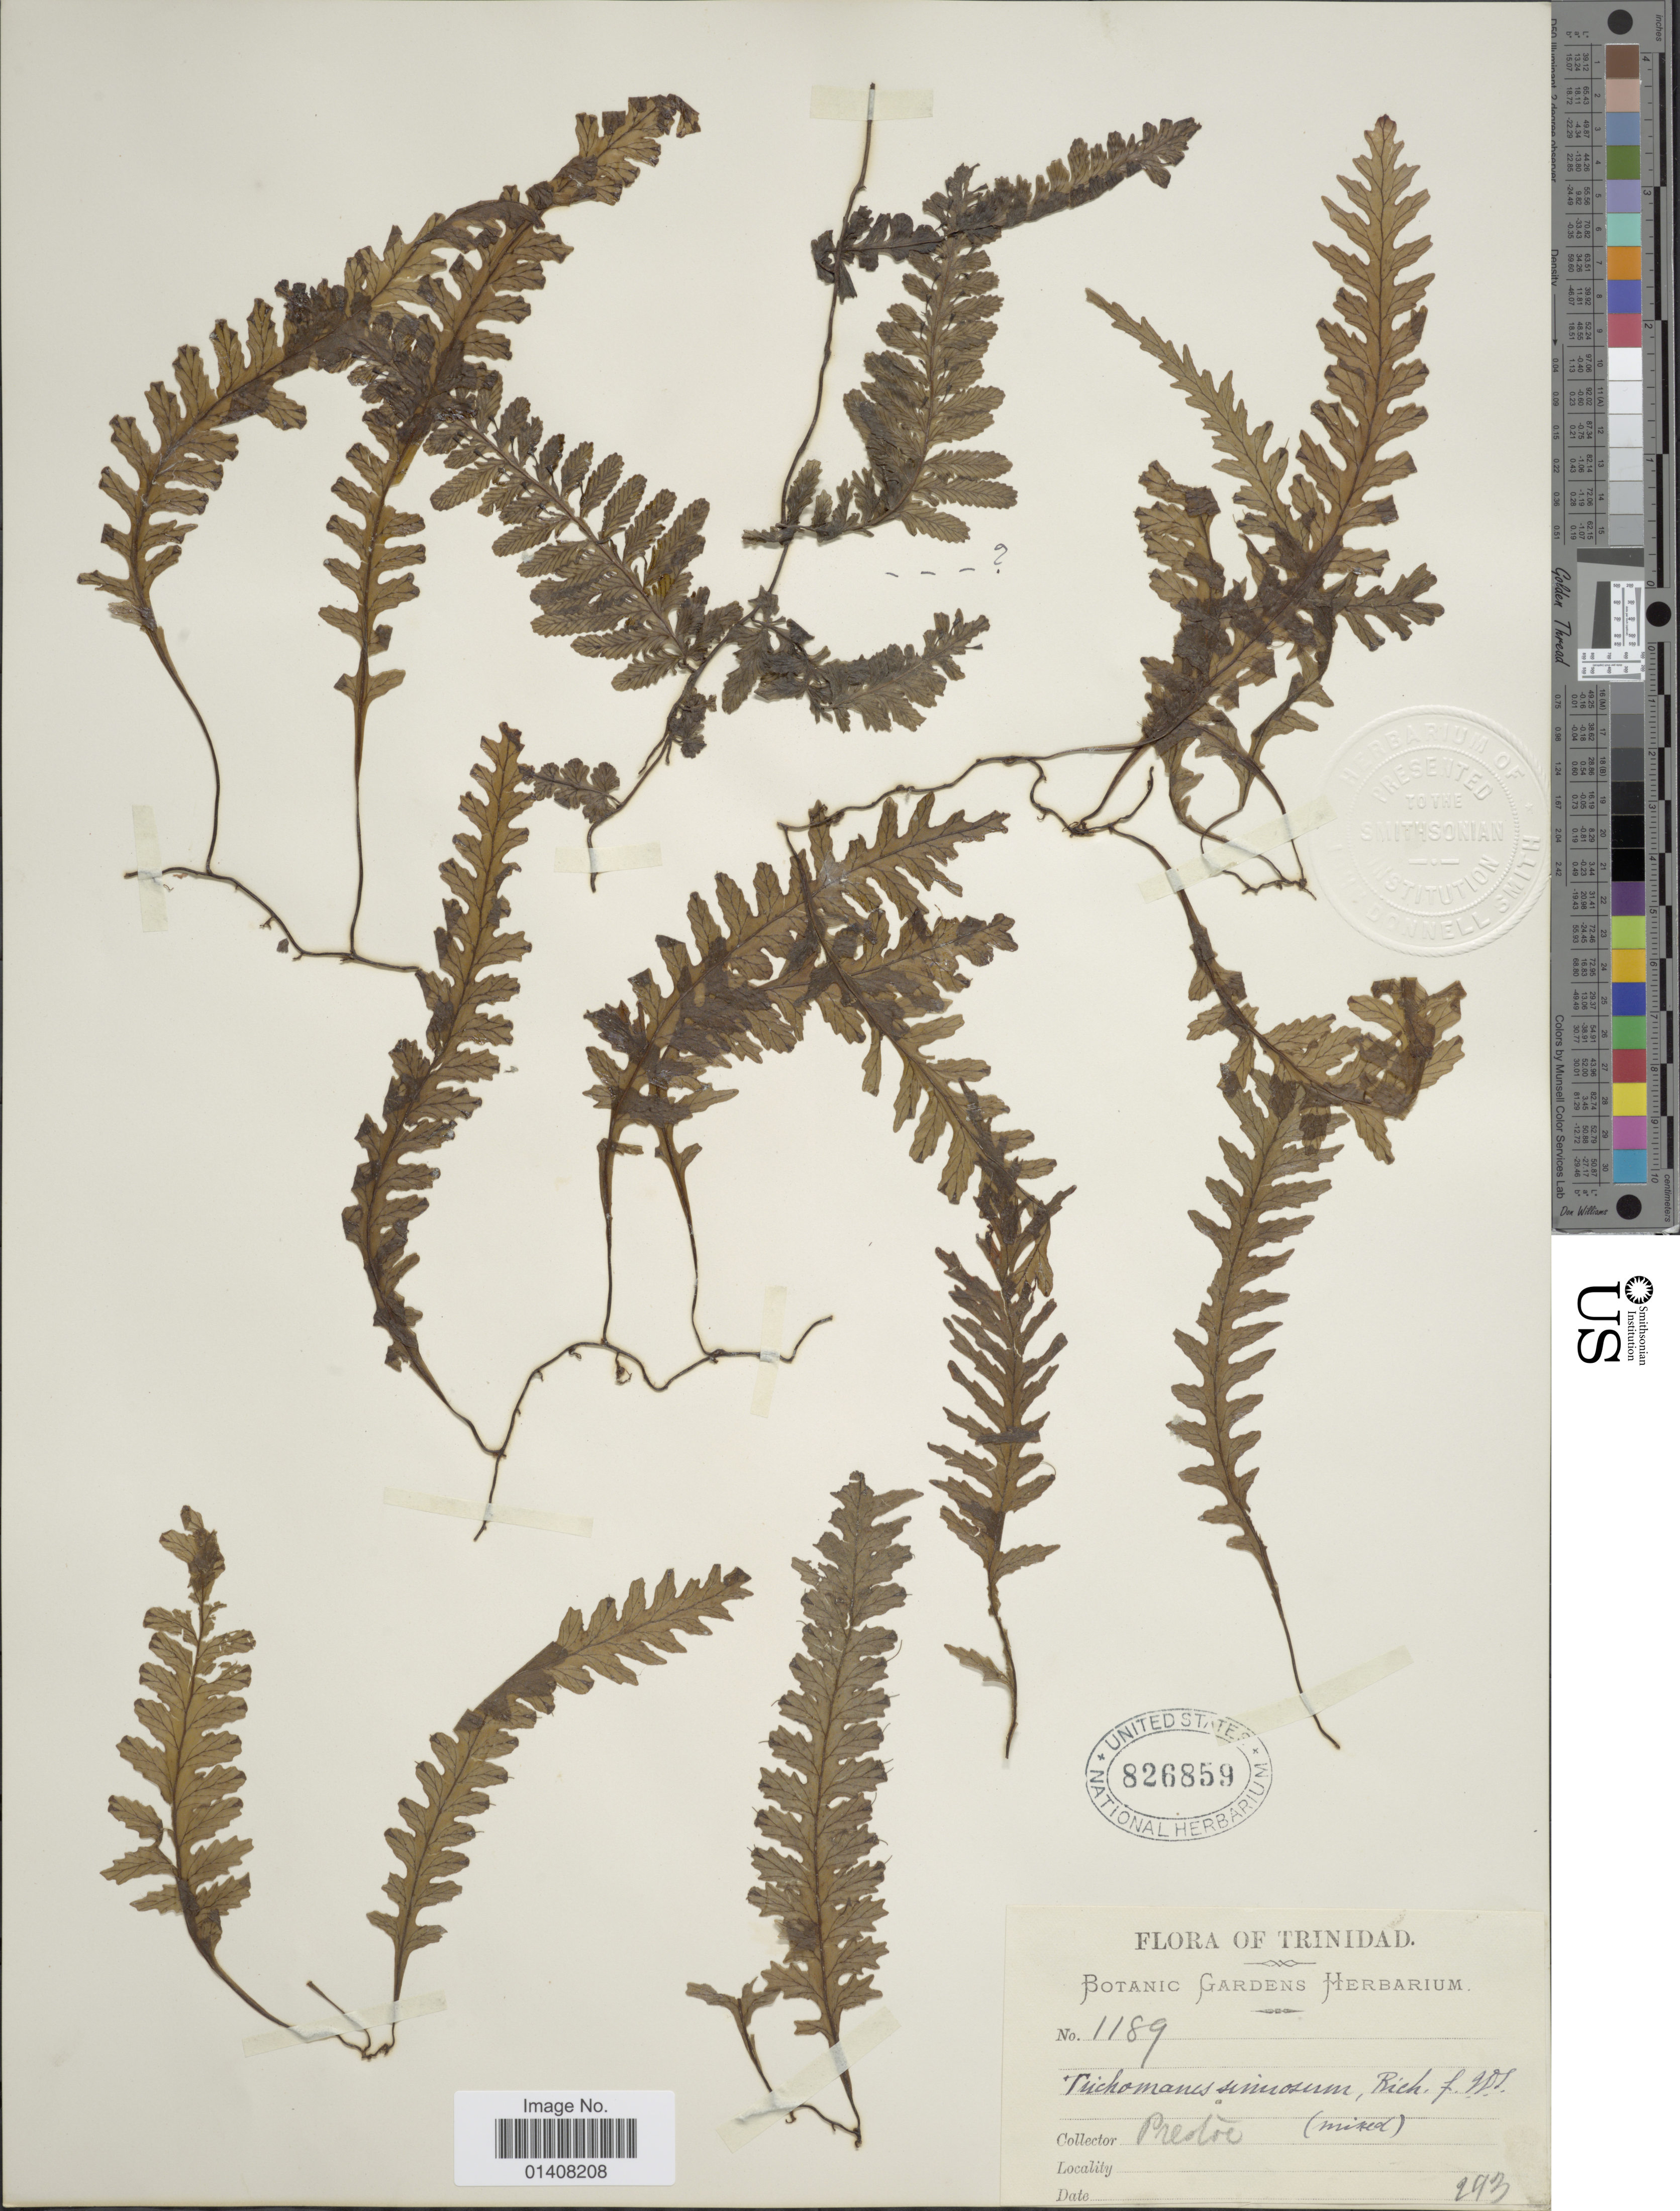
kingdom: Plantae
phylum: Tracheophyta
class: Polypodiopsida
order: Hymenophyllales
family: Hymenophyllaceae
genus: Trichomanes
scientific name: Trichomanes polypodioides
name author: L.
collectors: Preston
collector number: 1189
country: Trinidad and Tobago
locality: Trinidad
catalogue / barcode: US 826859